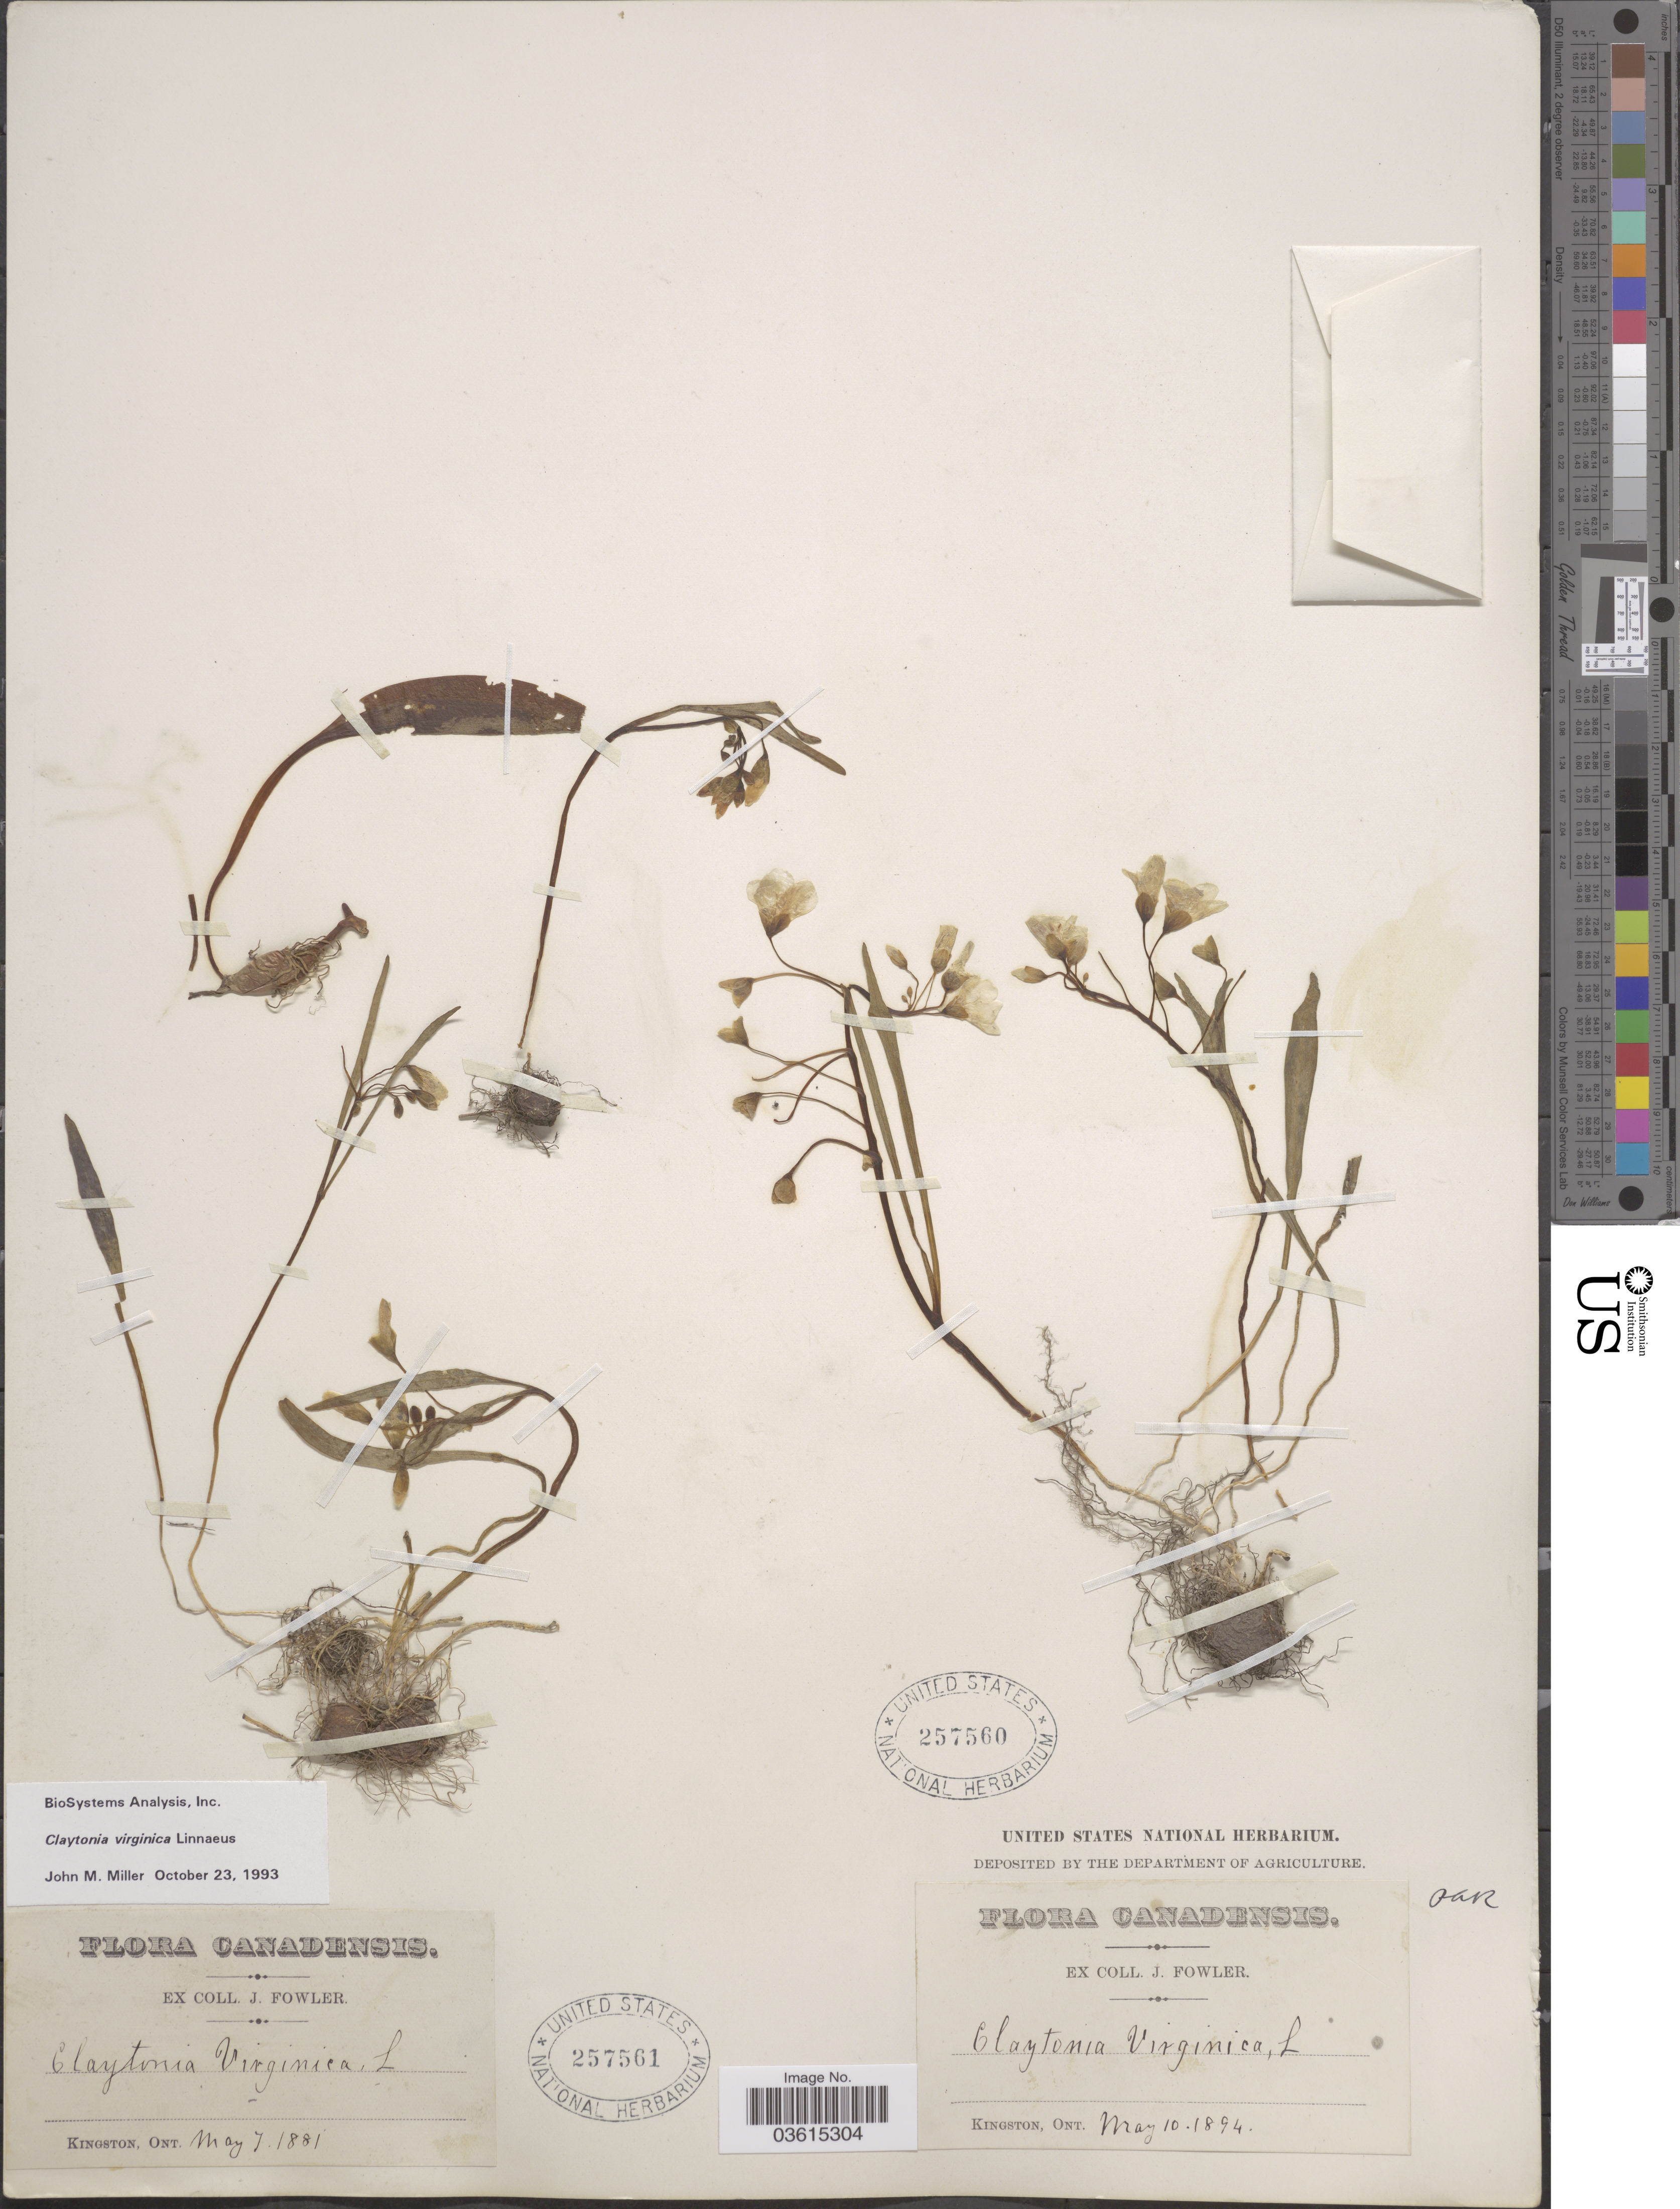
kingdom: Plantae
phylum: Tracheophyta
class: Magnoliopsida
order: Caryophyllales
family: Montiaceae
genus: Claytonia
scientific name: Claytonia virginica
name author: L.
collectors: J. Fowler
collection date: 1881-05-07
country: Canada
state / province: Ontario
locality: Kingston.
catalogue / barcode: US 257561